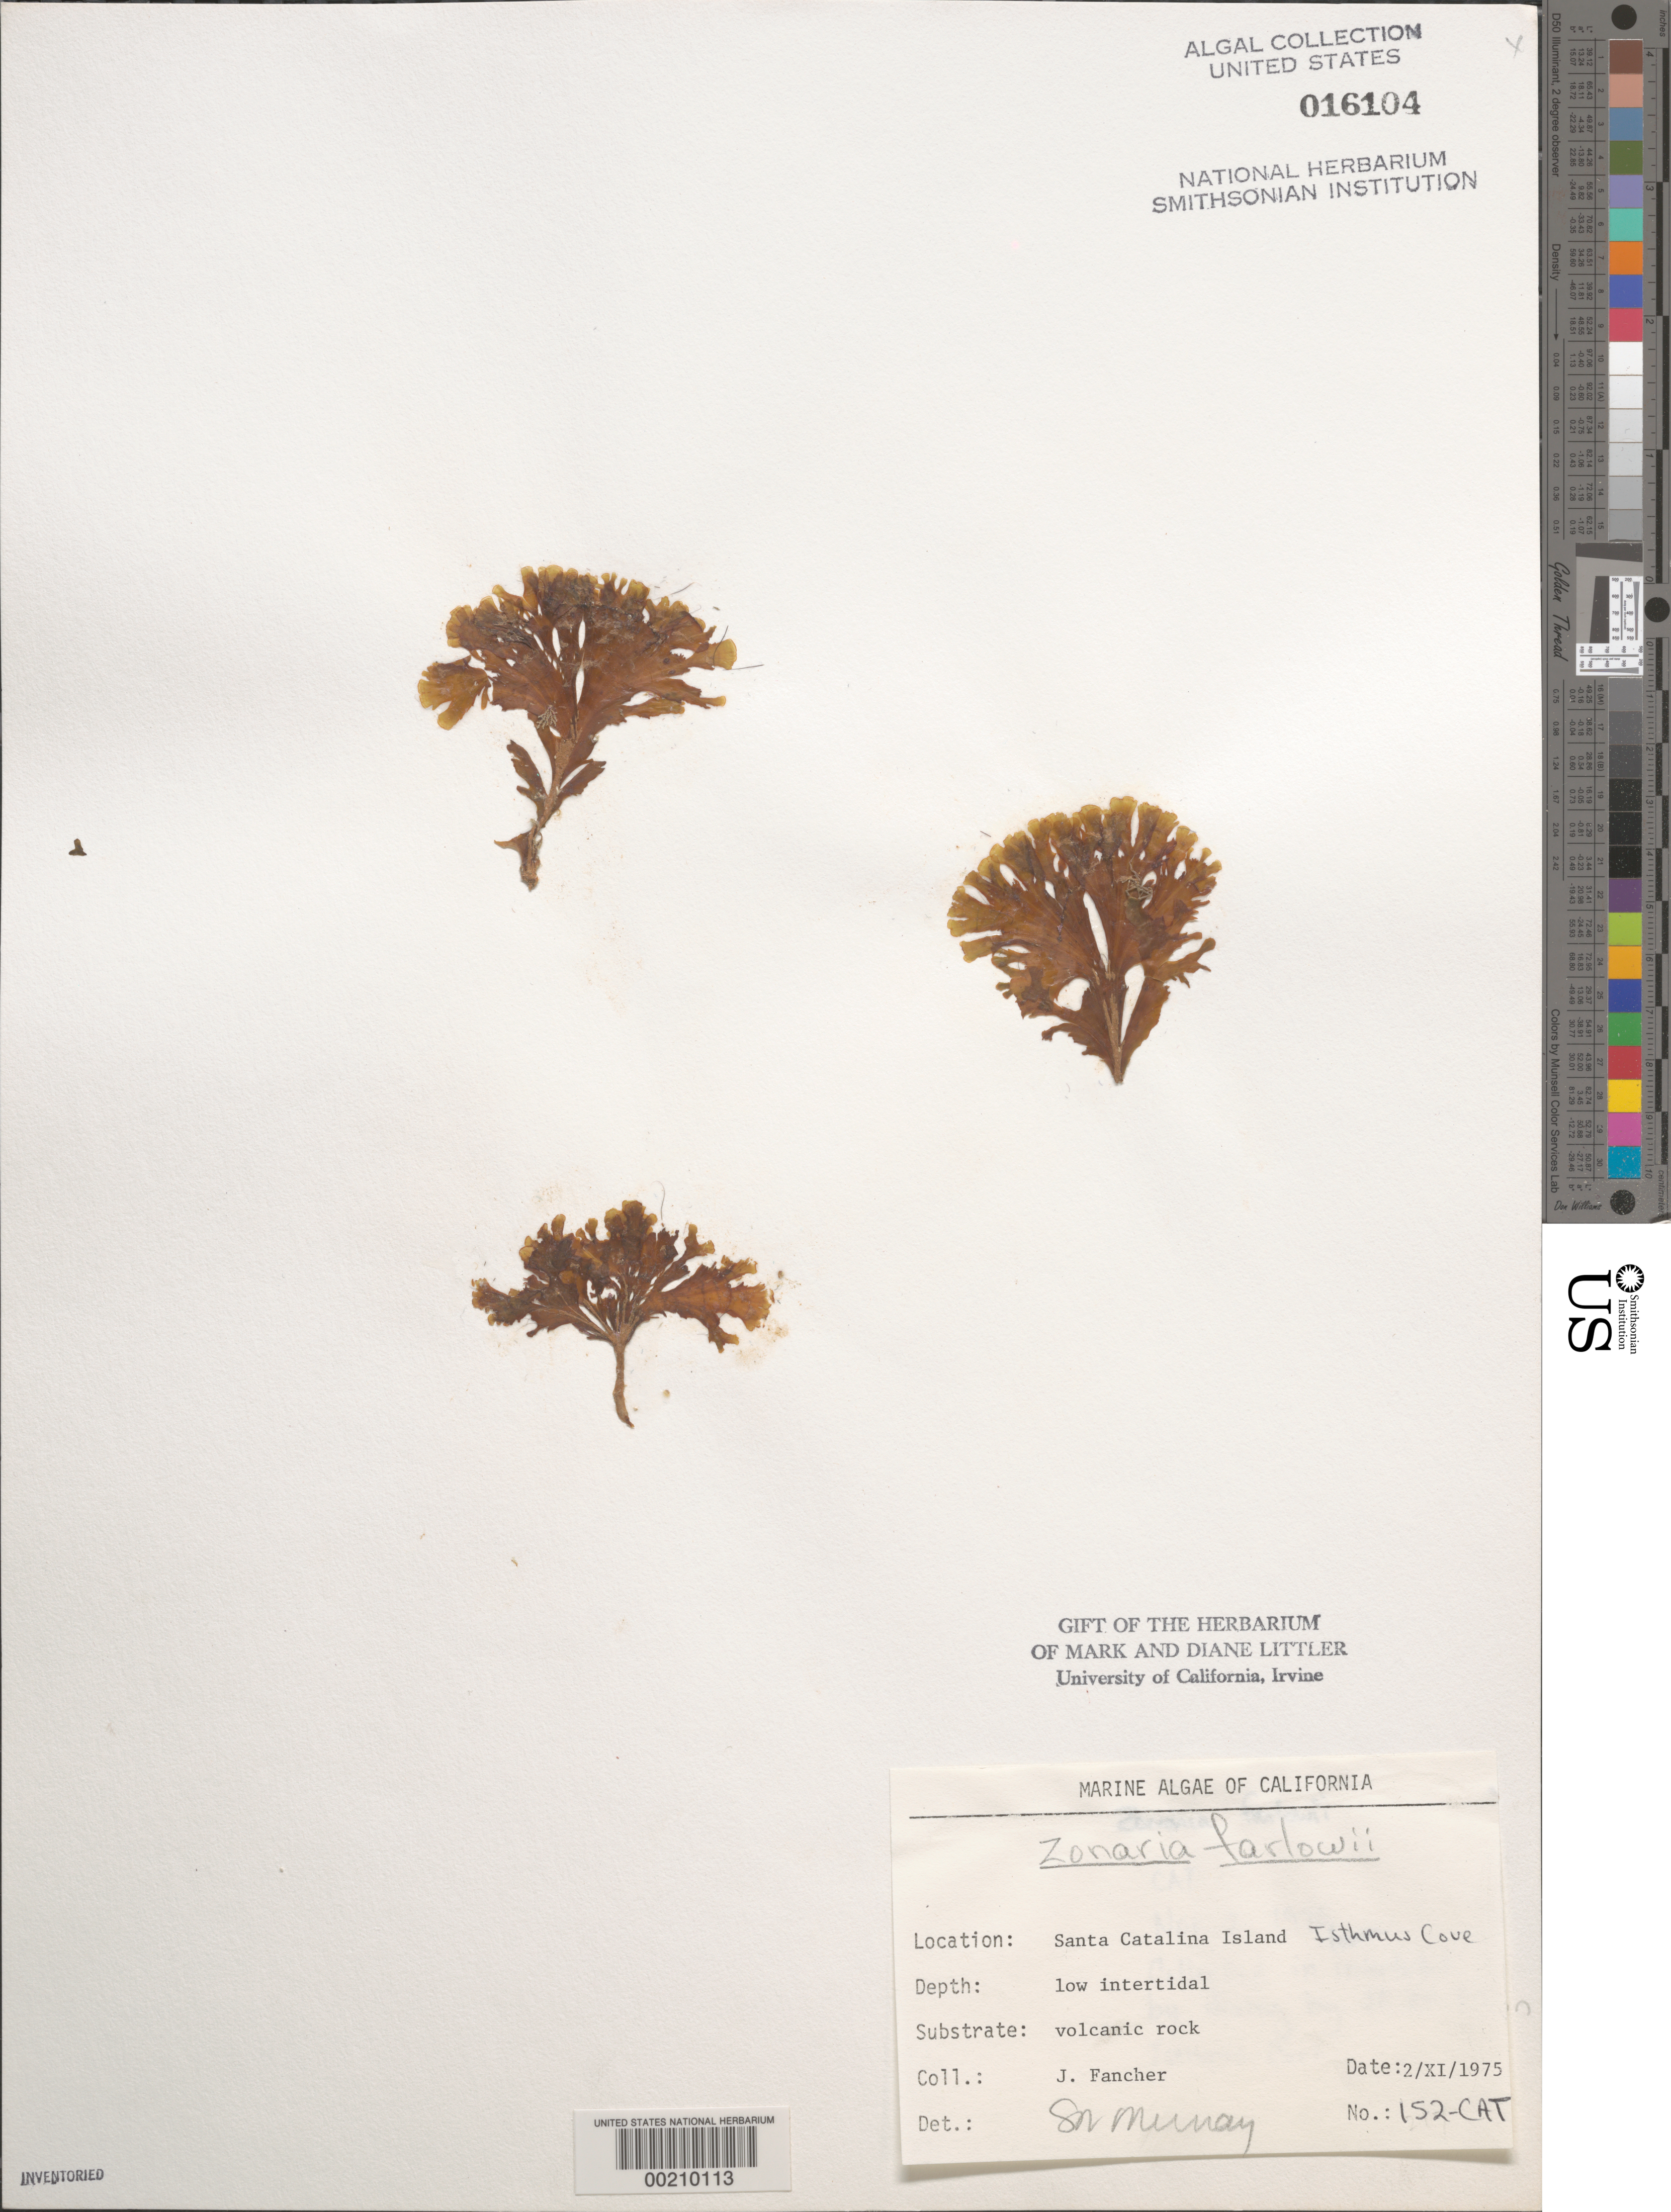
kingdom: Chromista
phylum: Ochrophyta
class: Phaeophyceae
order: Dictyotales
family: Dictyotaceae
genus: Zonaria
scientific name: Zonaria farlowii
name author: Setch. & N.L. Gardner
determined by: Murray, S. N.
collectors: J. Fancher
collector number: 152-cat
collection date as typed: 02 Nov 1975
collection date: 1975-11-02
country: United States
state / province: California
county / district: Los Angeles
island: Santa Catalina Island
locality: Isthmus Cove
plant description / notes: BLM-SOCALBIGHT Rocky Intertidal Survey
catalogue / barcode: US 16104